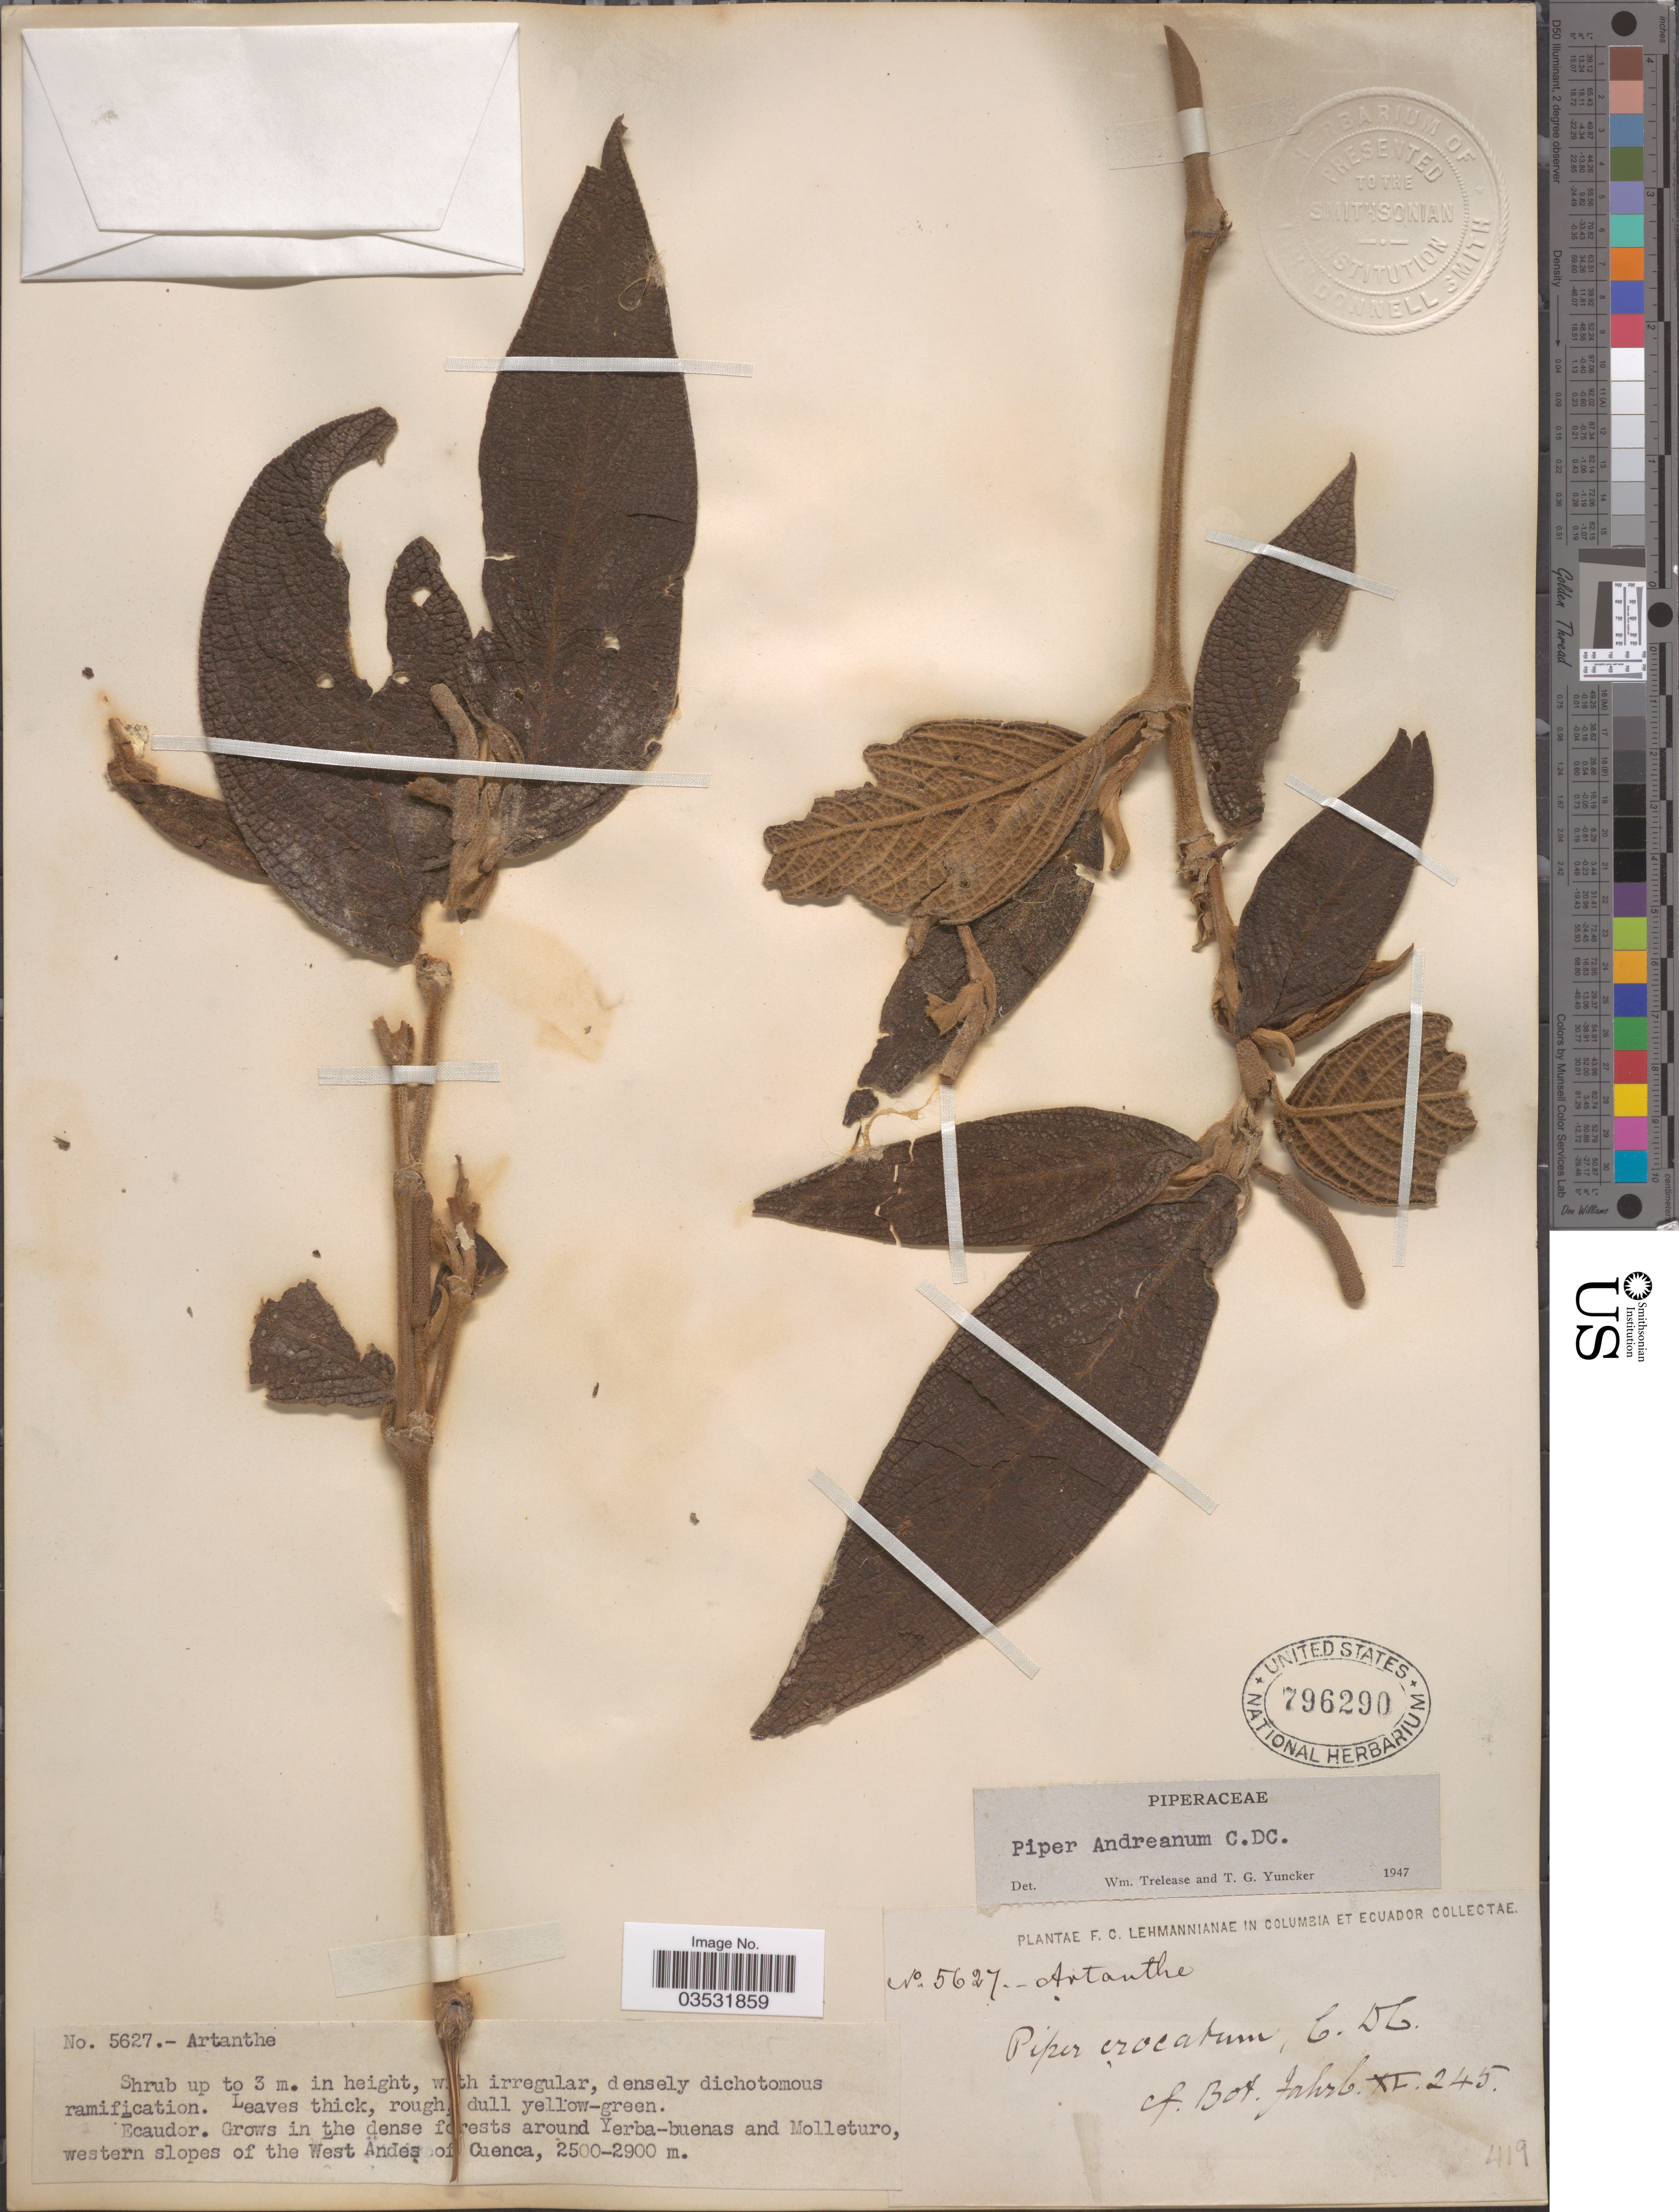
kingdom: Plantae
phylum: Tracheophyta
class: Magnoliopsida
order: Piperales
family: Piperaceae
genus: Piper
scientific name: Piper andreanum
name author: C. DC.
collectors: F. C. Lehmann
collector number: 5627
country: Ecuador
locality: Around Yerba-buenas and Molleturo, western slopes of the West Andes of Cuenca.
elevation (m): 2500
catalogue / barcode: US 796290